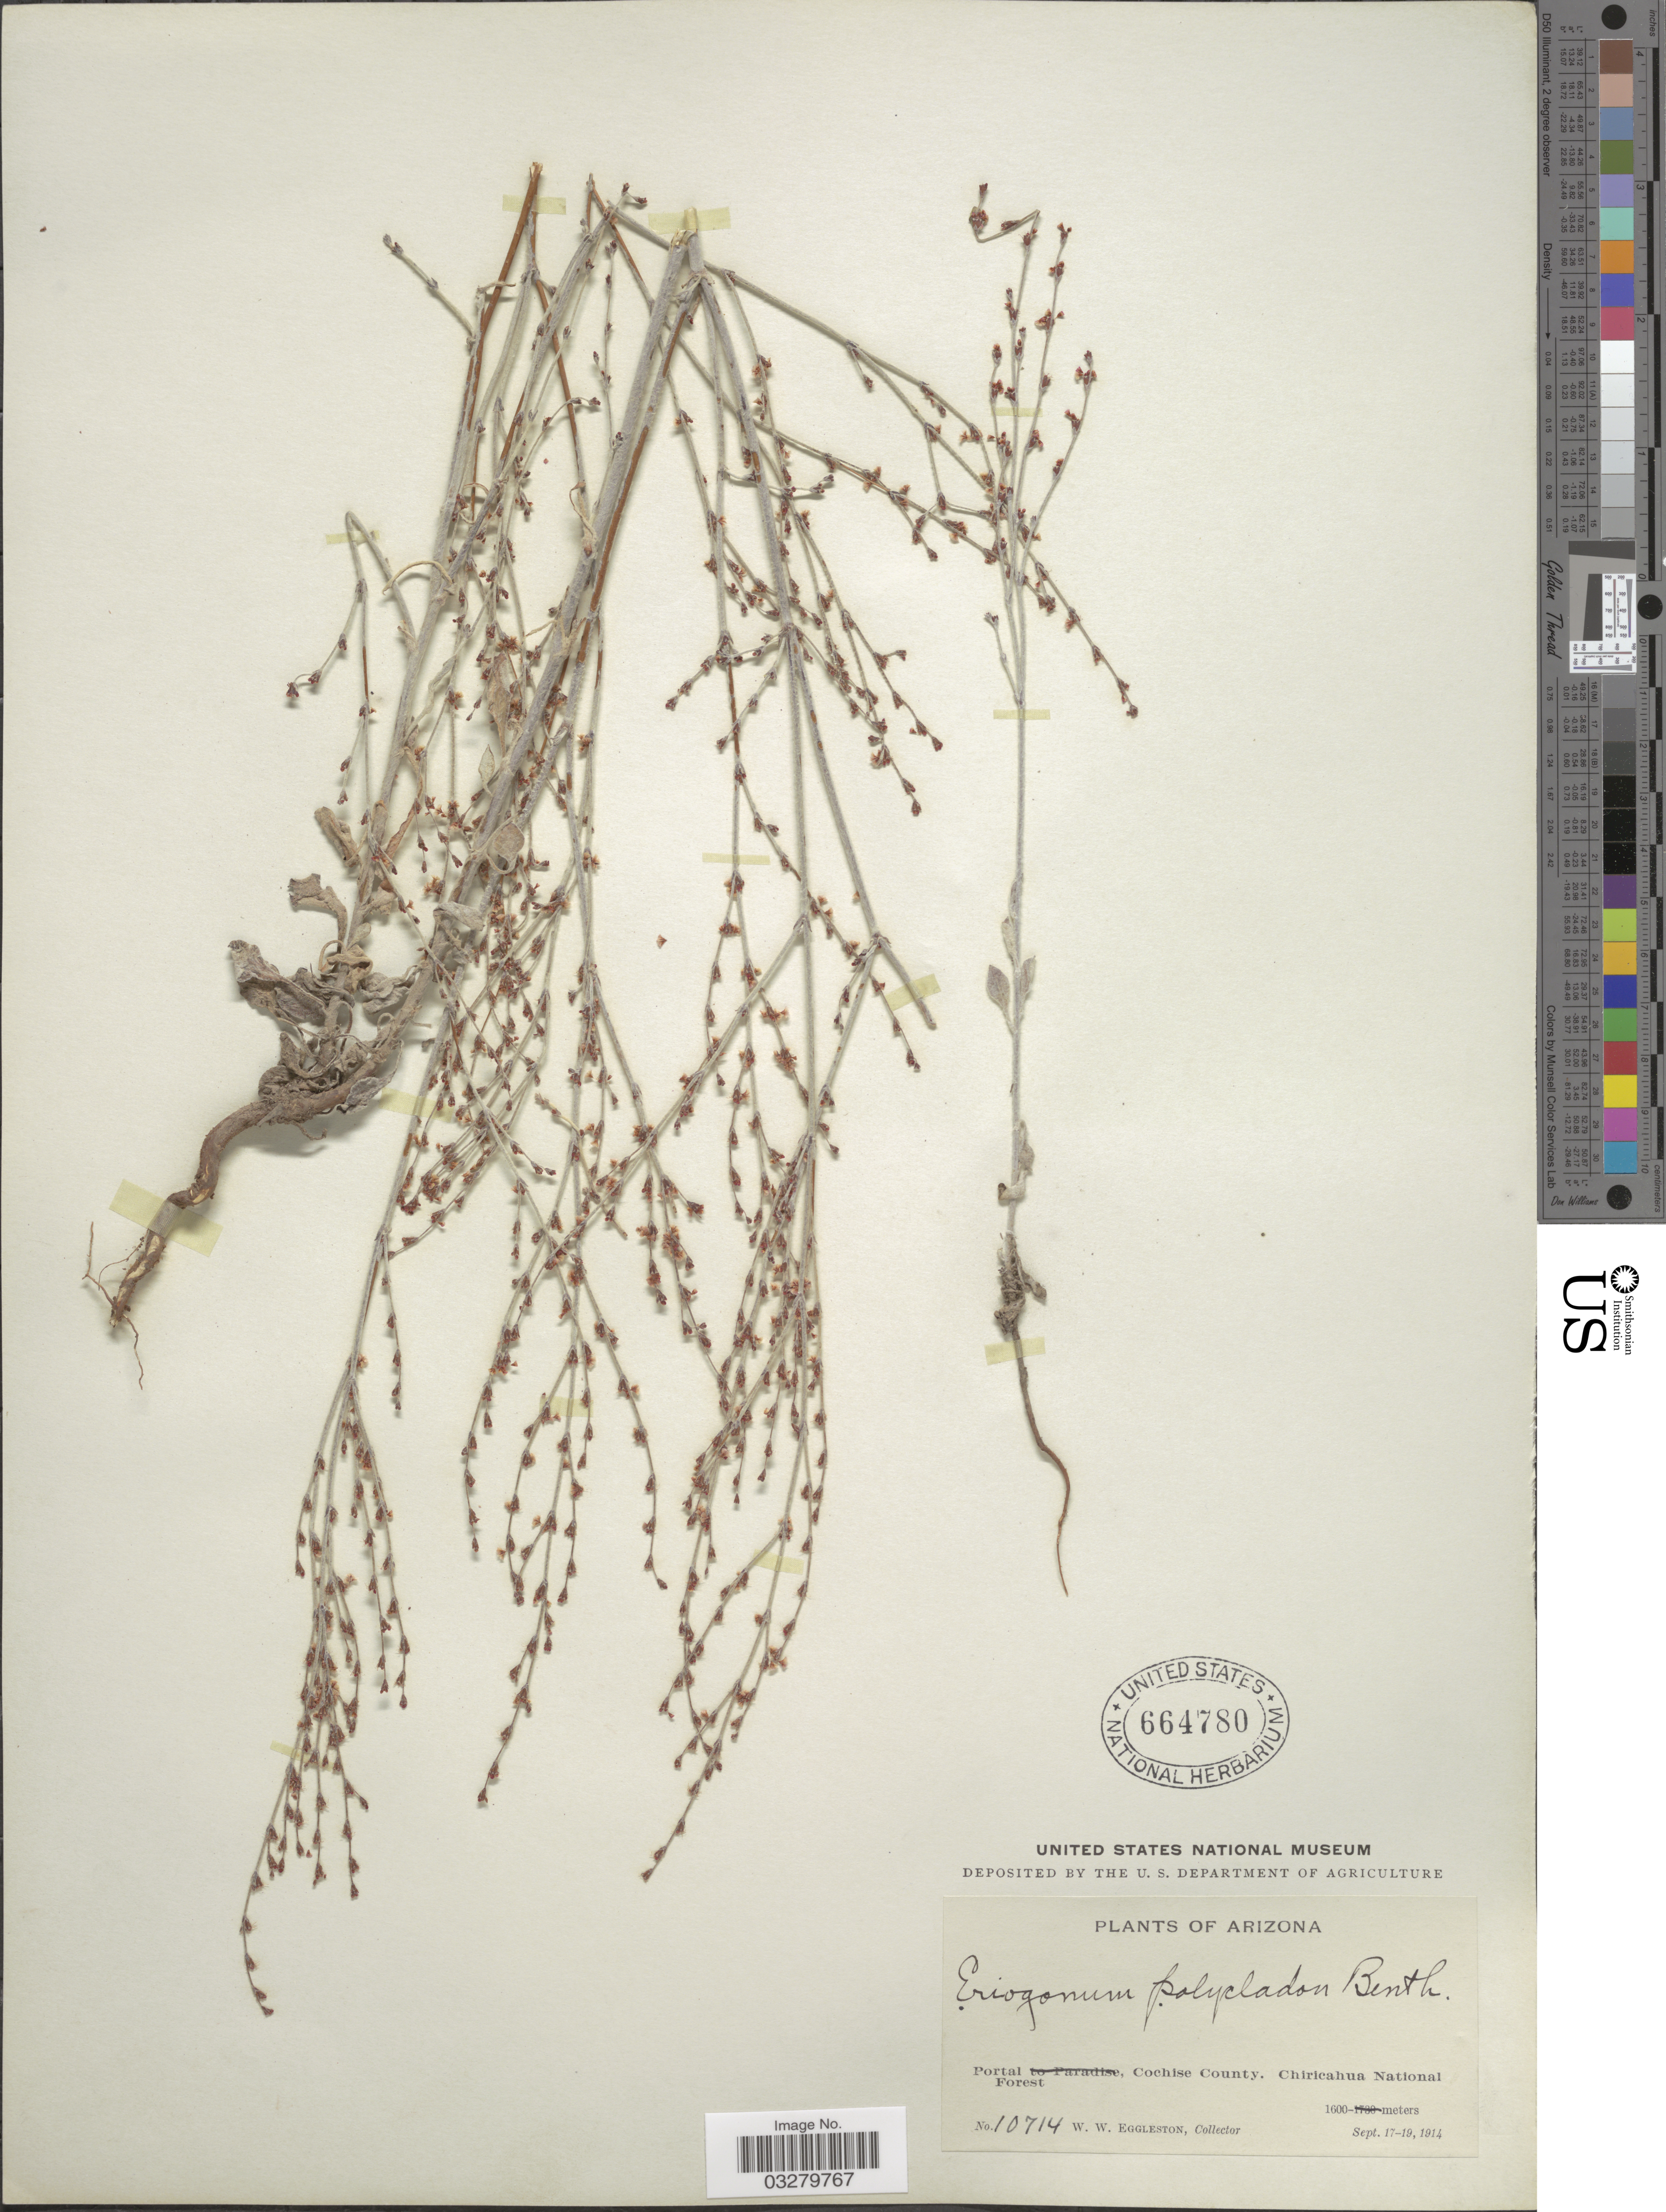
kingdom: Plantae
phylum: Tracheophyta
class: Magnoliopsida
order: Caryophyllales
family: Polygonaceae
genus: Eriogonum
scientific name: Eriogonum polycladon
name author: Benth.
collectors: W. W. Eggleston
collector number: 10714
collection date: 1914-09-17/1914-09-19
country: United States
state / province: Arizona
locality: Portal, Cochise County, Chiricahua National Forest.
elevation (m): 1600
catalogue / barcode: US 664780